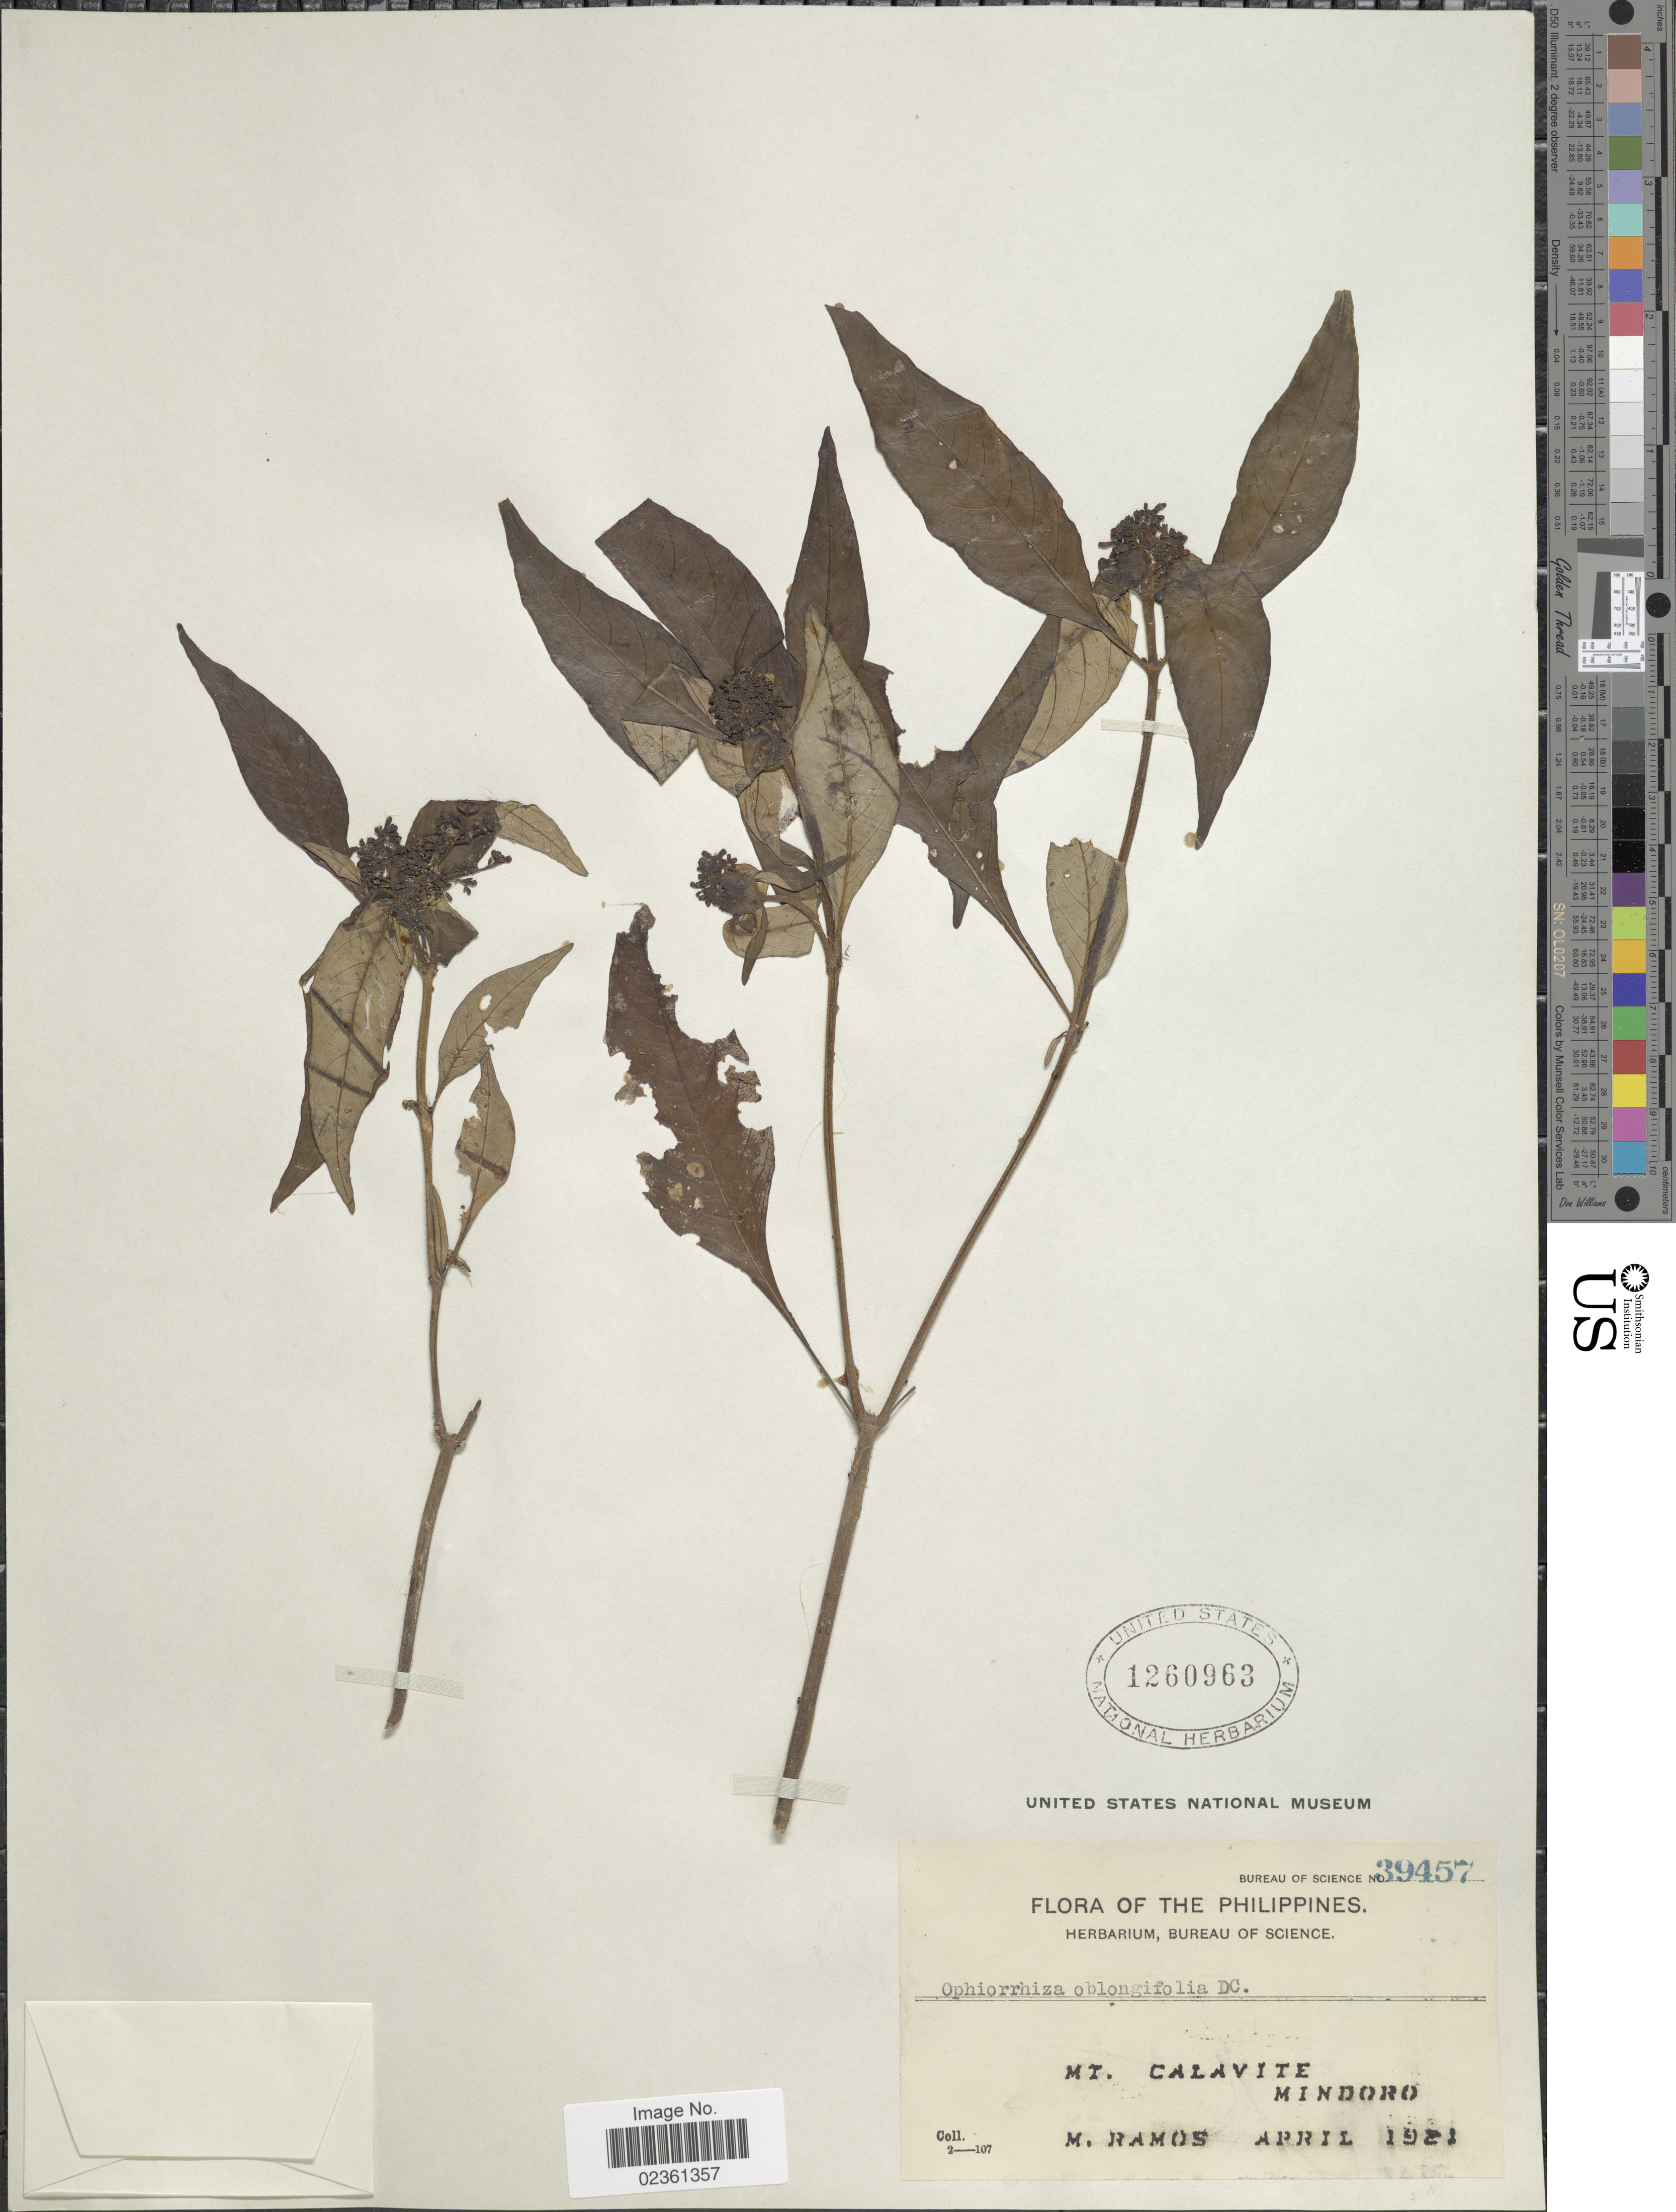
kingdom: Plantae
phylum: Tracheophyta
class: Magnoliopsida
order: Gentianales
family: Rubiaceae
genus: Ophiorrhiza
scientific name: Ophiorrhiza oblongifolia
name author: DC.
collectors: M. Ramos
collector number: Bureau of Science 39457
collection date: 1921-04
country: Philippines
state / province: Mimaropa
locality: Mt. Calavite, Mindoro.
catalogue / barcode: US 1260963